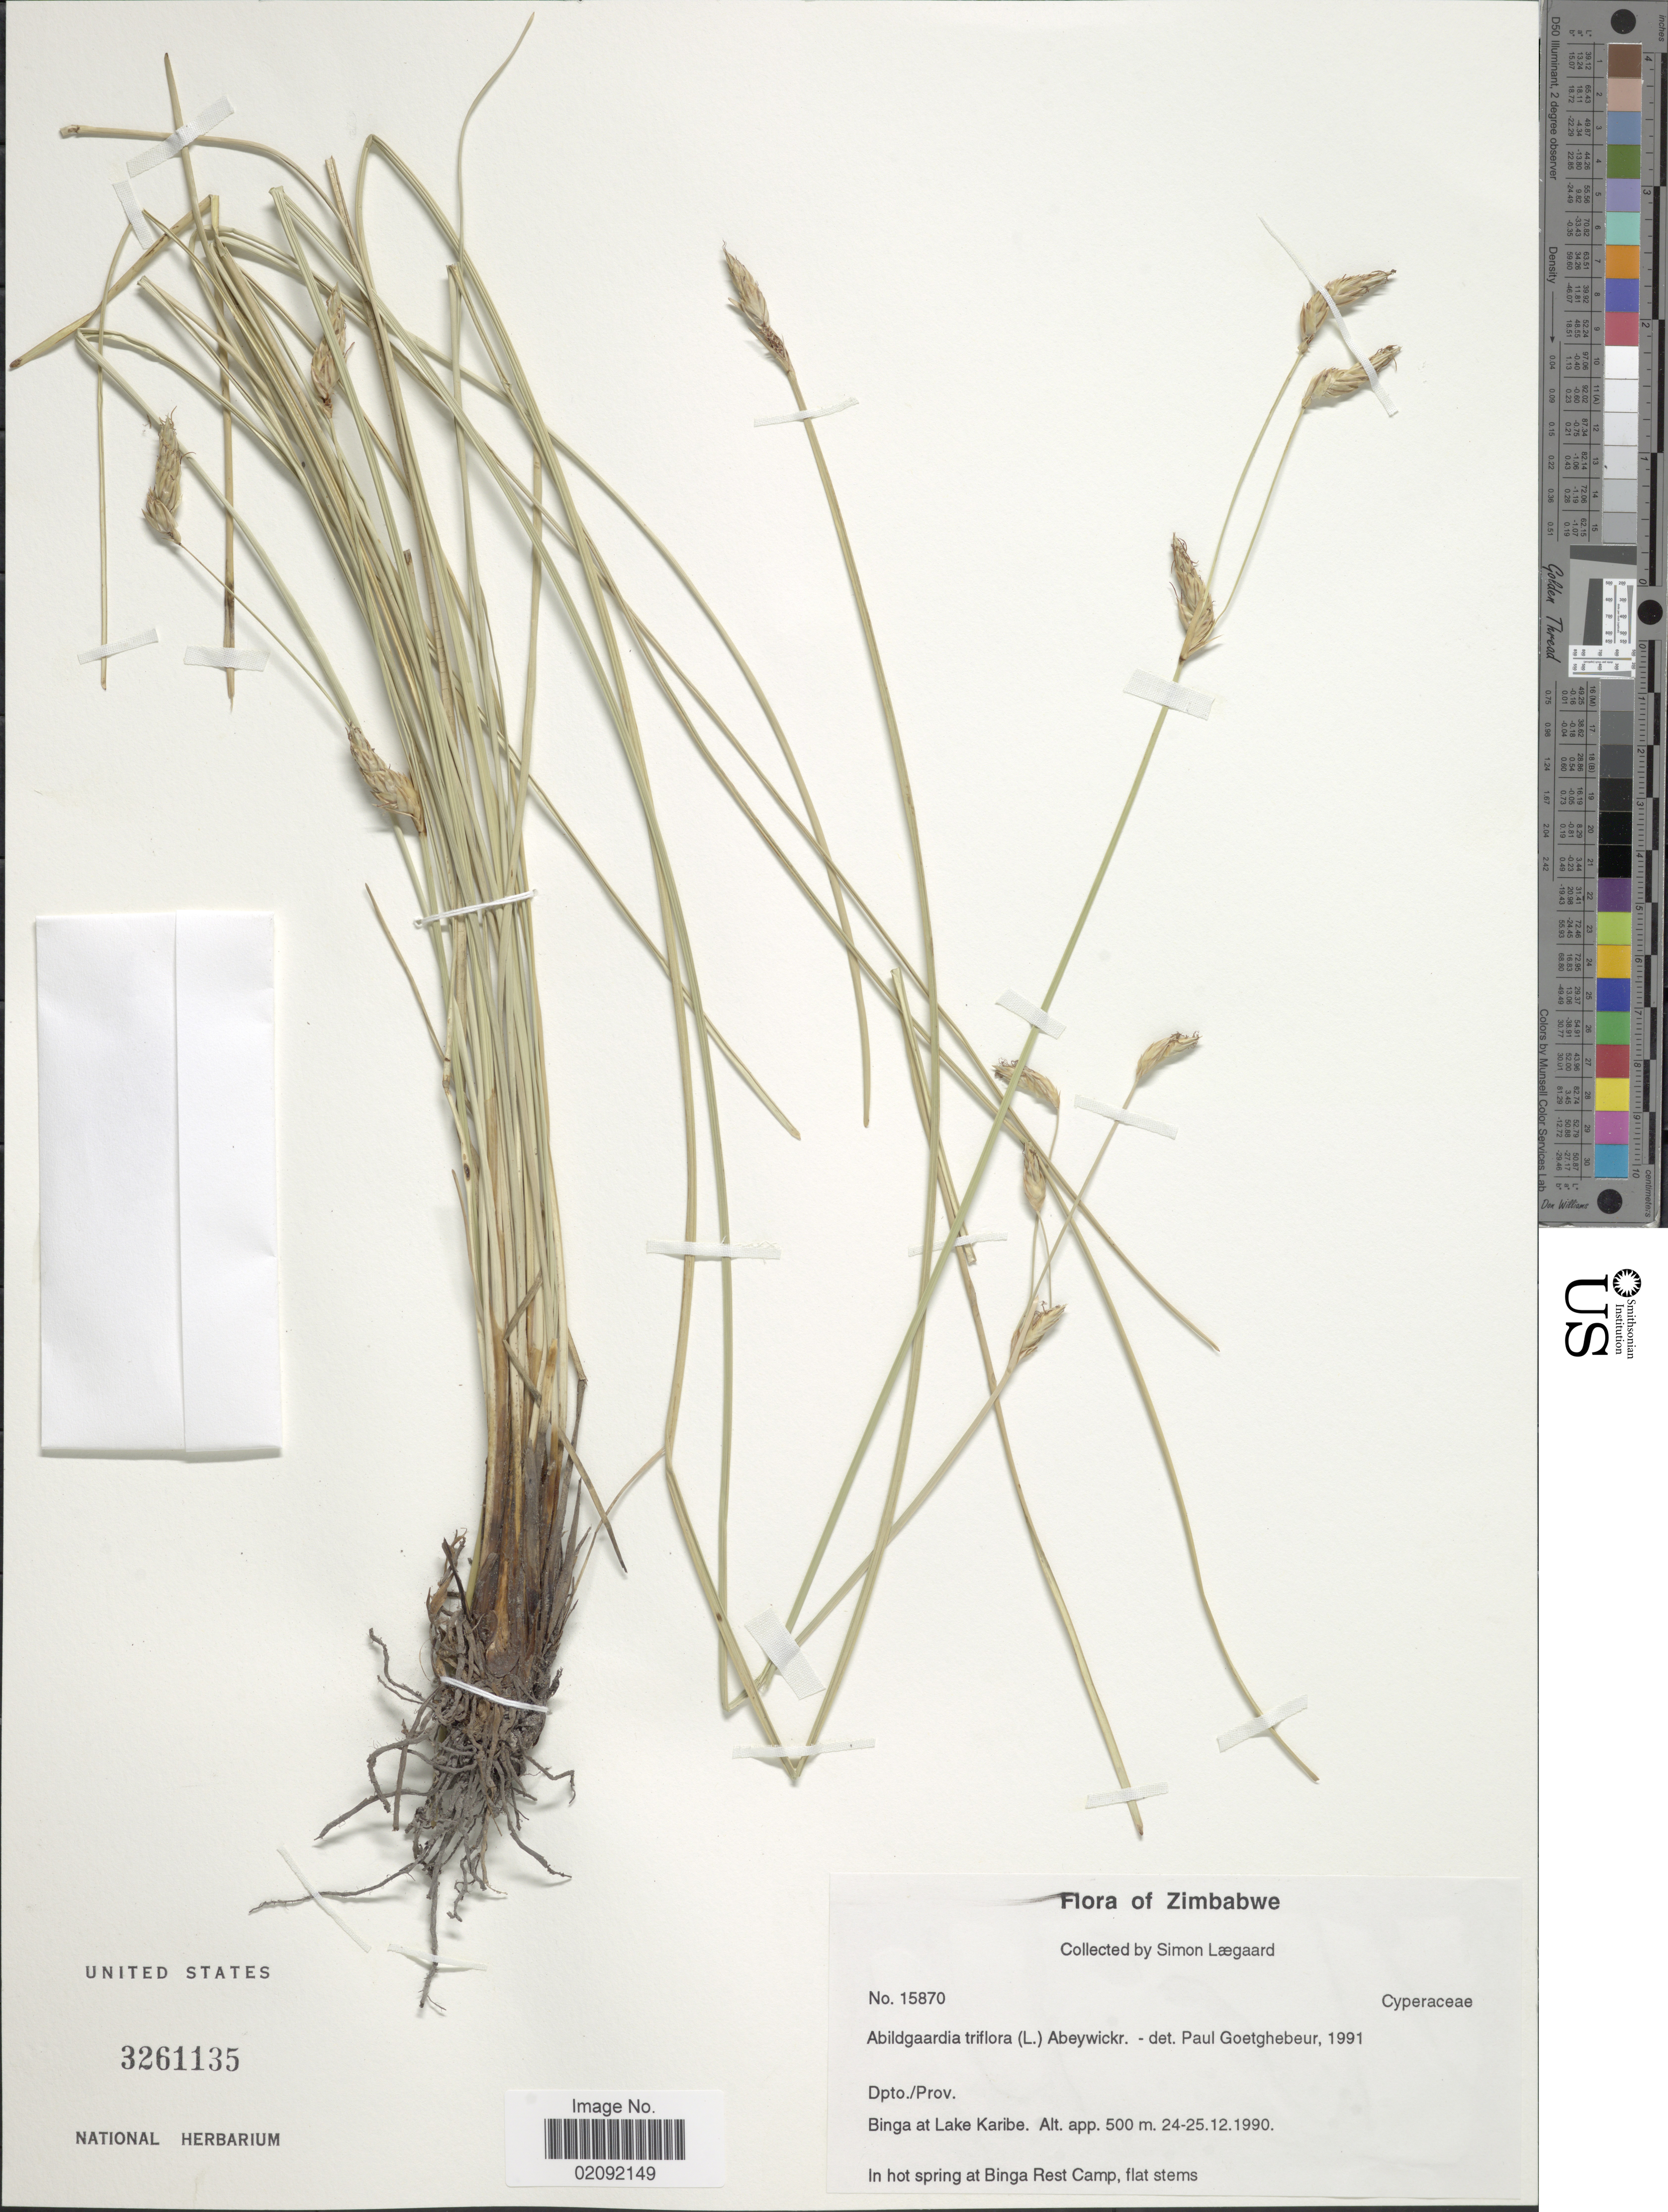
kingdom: Plantae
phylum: Tracheophyta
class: Liliopsida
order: Poales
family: Cyperaceae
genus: Abildgaardia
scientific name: Abildgaardia triflora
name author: (L.) Abeyw.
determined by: Strong, Mark T., (BOT), Smithsonian Institution - National Museum of Natural History (UNITED STATES)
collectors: S. Lægaard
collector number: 15870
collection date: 1990-12-24/1990-12-25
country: Zimbabwe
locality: Dpto./Prov. Binga at Lake Karibe, in hot spring at Binga Rest Camp.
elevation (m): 500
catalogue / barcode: US 3261135